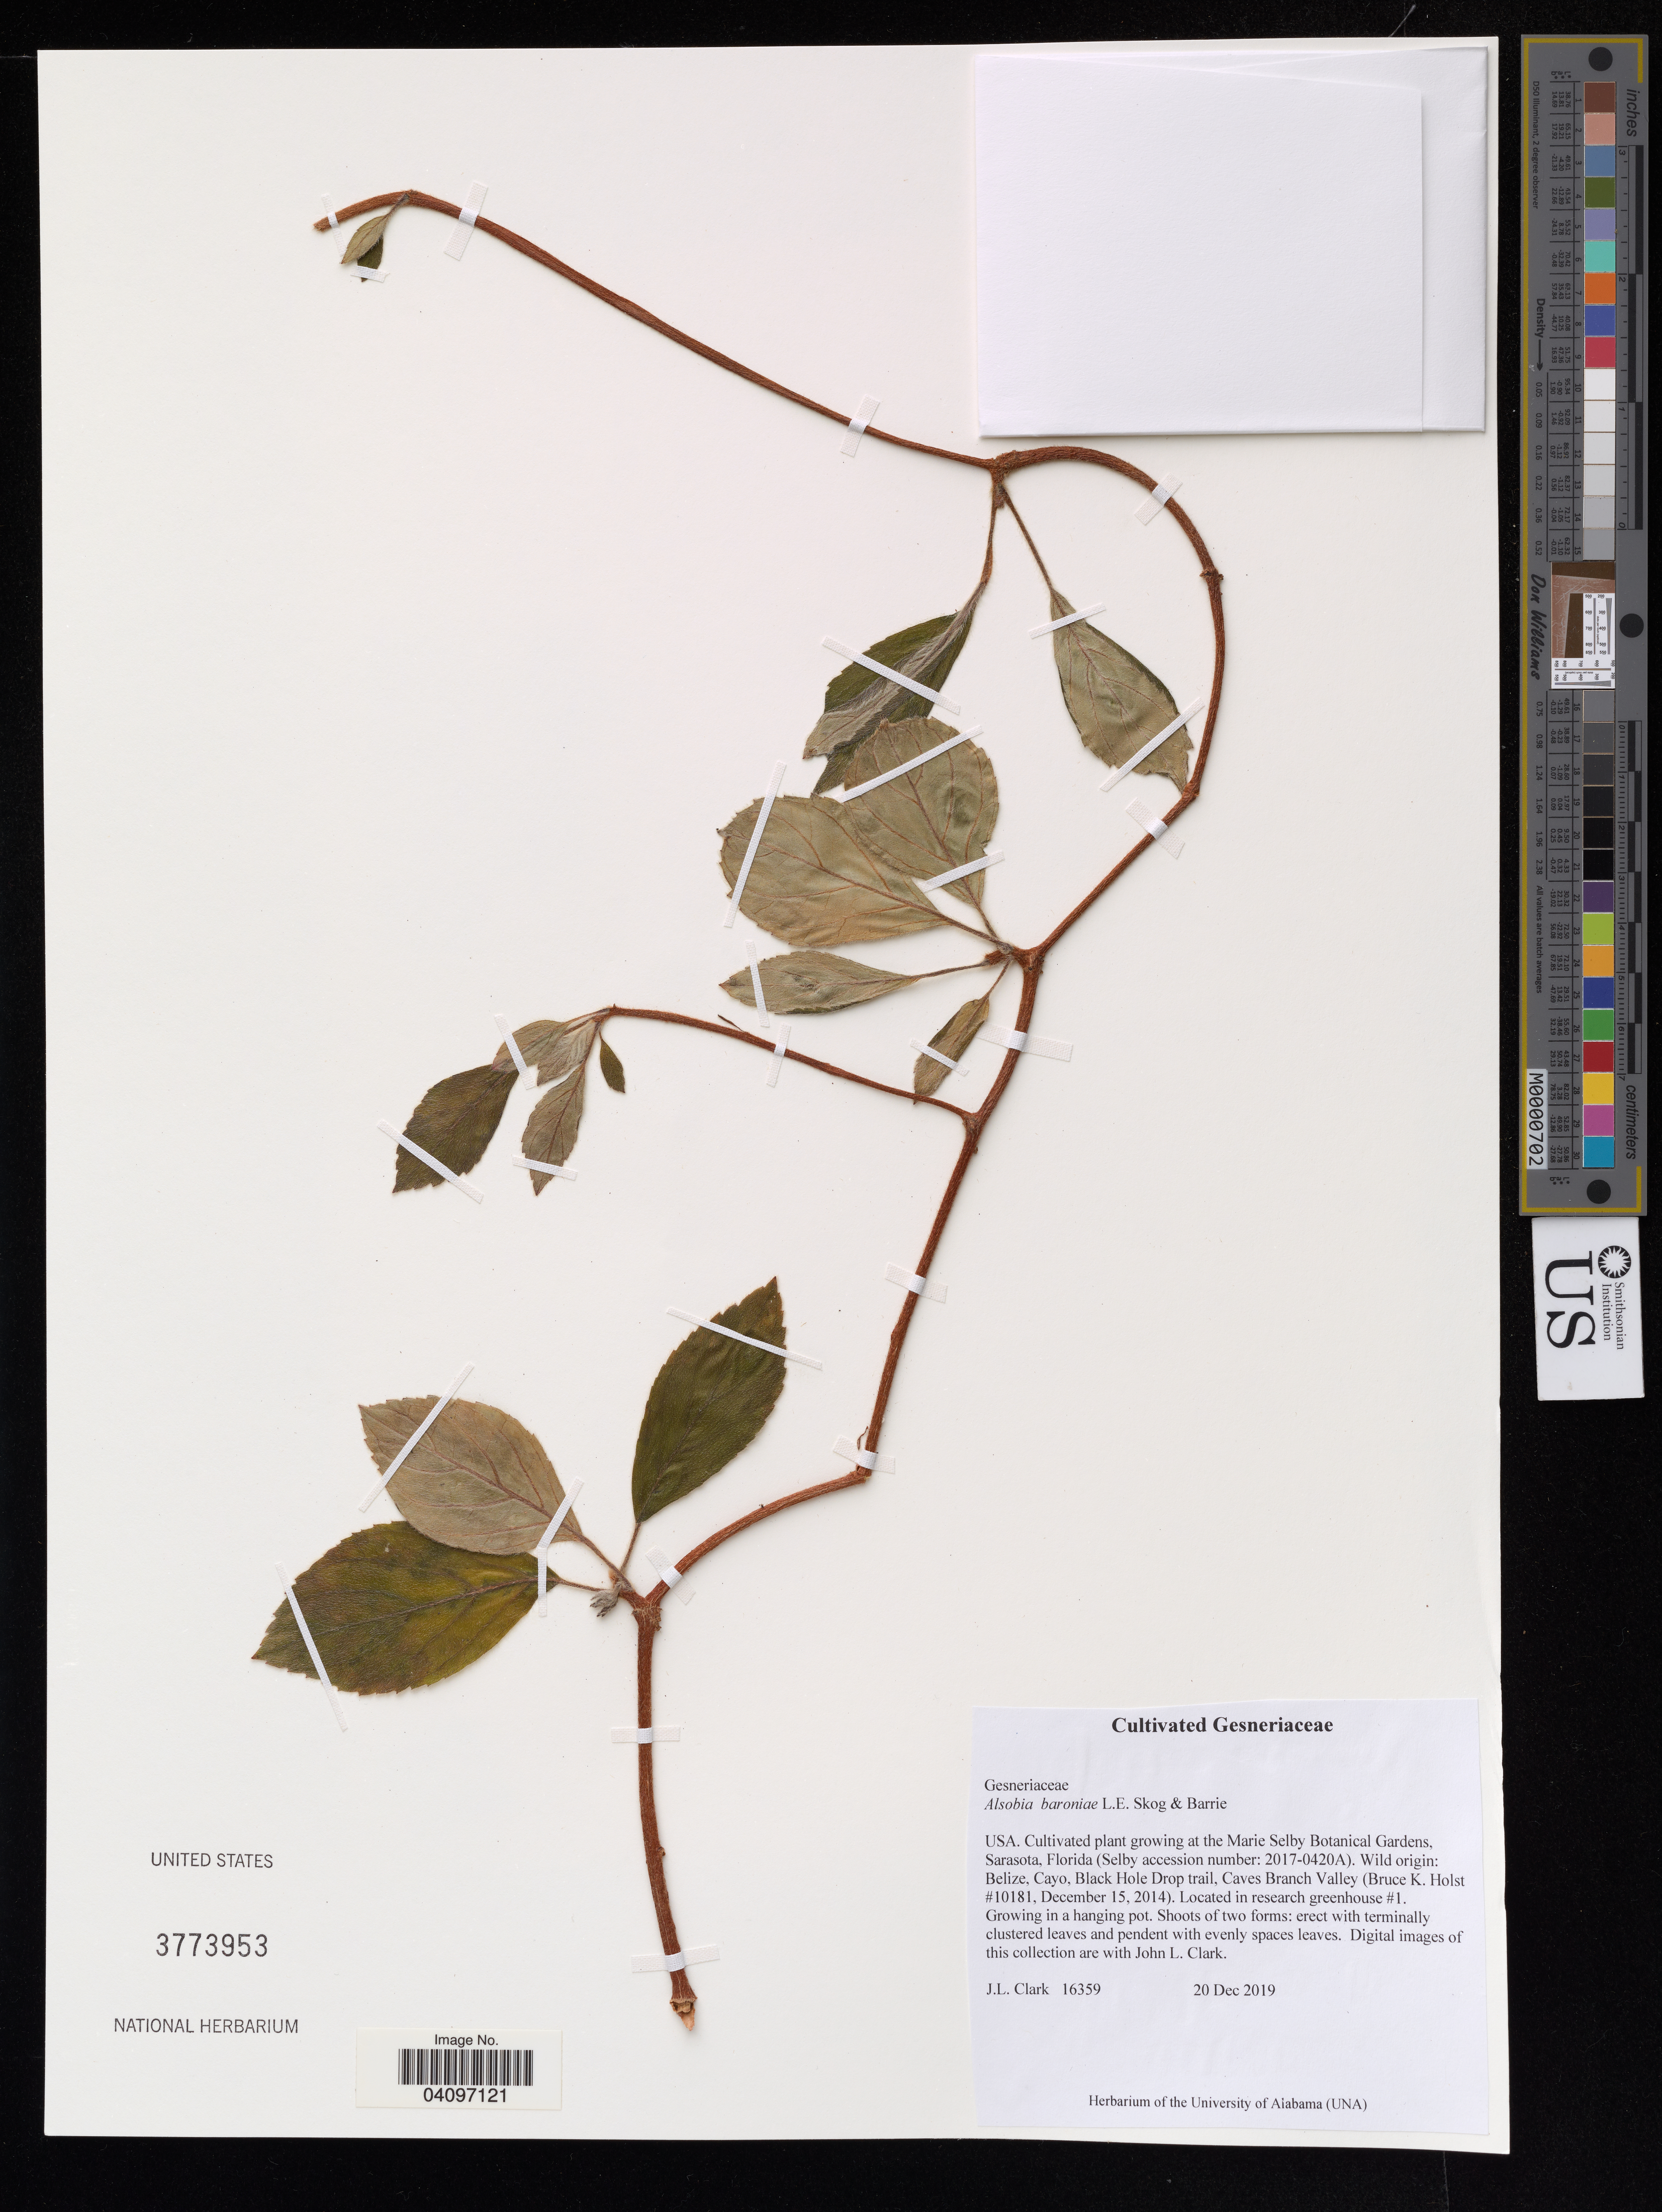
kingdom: Plantae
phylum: Tracheophyta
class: Magnoliopsida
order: Lamiales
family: Gesneriaceae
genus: Alsobia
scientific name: Alsobia baroniae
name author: L.E. Skog & Barrie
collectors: J. Clark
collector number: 16359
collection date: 2019-12-20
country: United States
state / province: Florida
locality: Marie Selby Botanical Gardens.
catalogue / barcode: US 3773953